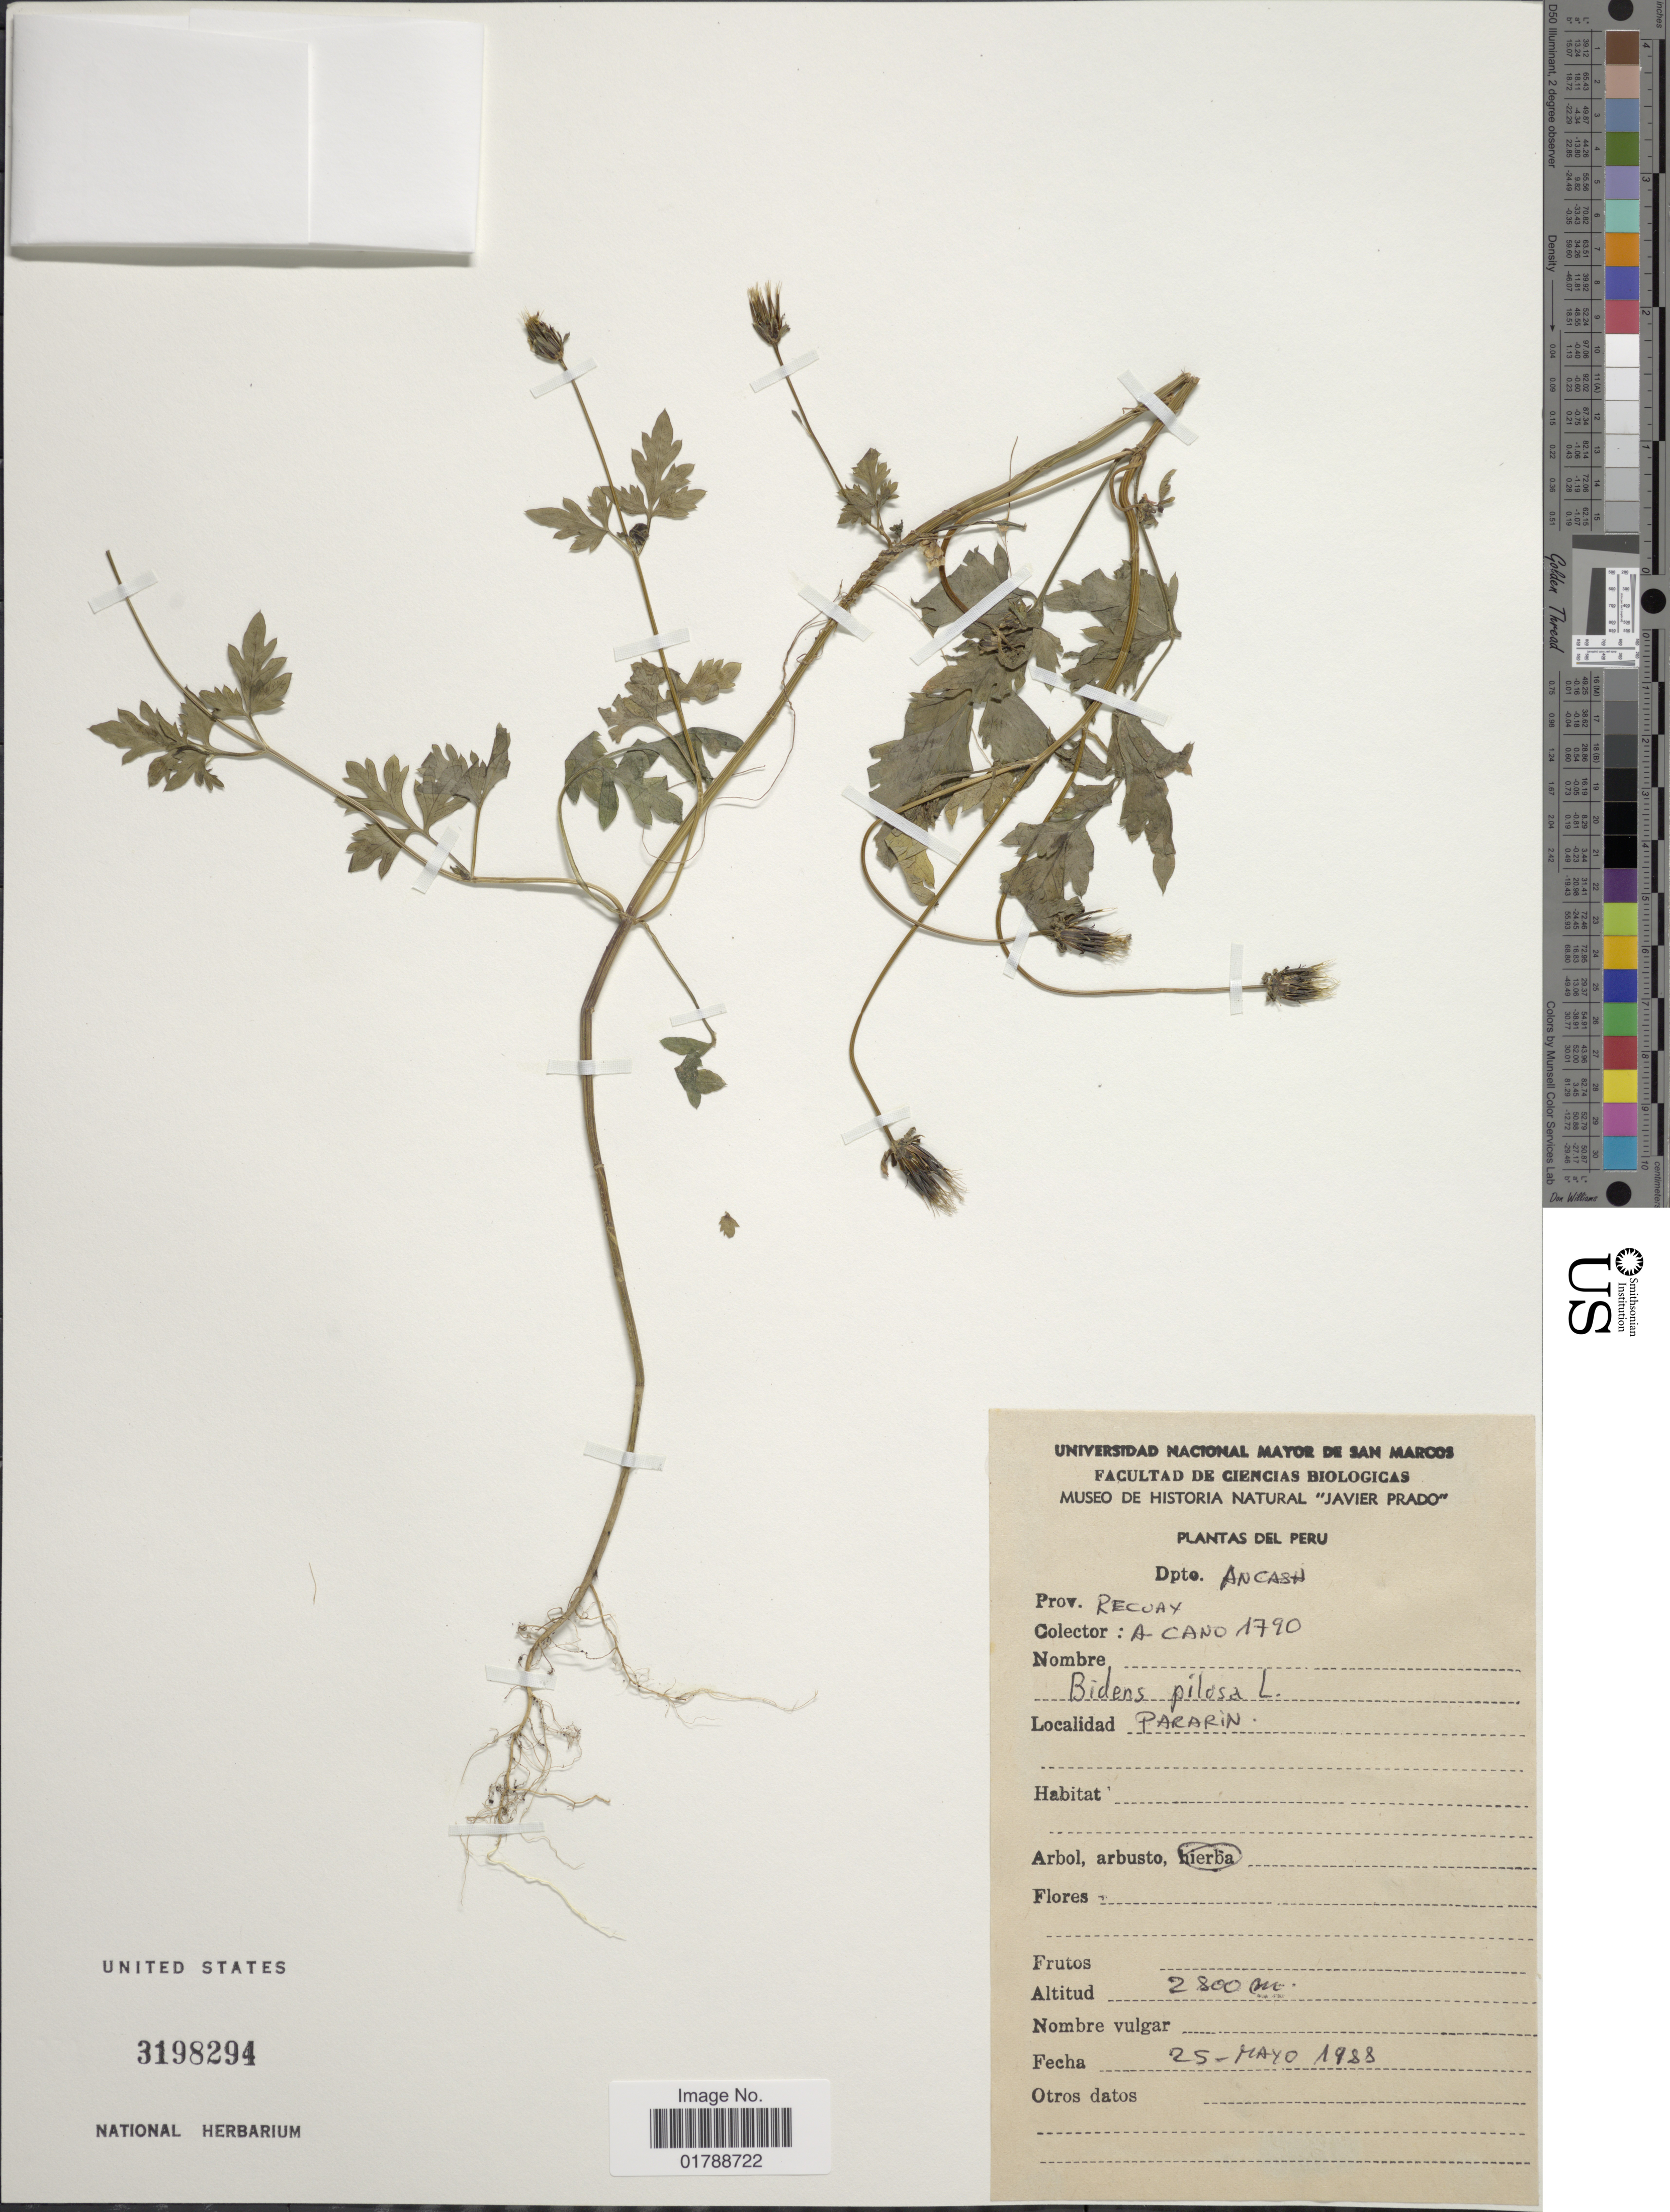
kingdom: Plantae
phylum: Tracheophyta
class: Magnoliopsida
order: Asterales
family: Asteraceae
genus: Bidens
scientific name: Bidens pilosa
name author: L.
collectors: A. Cano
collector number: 1790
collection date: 1988-05-25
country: Peru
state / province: Ancash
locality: Prov. Recuay. Pararin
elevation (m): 2800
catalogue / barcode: US 3198294